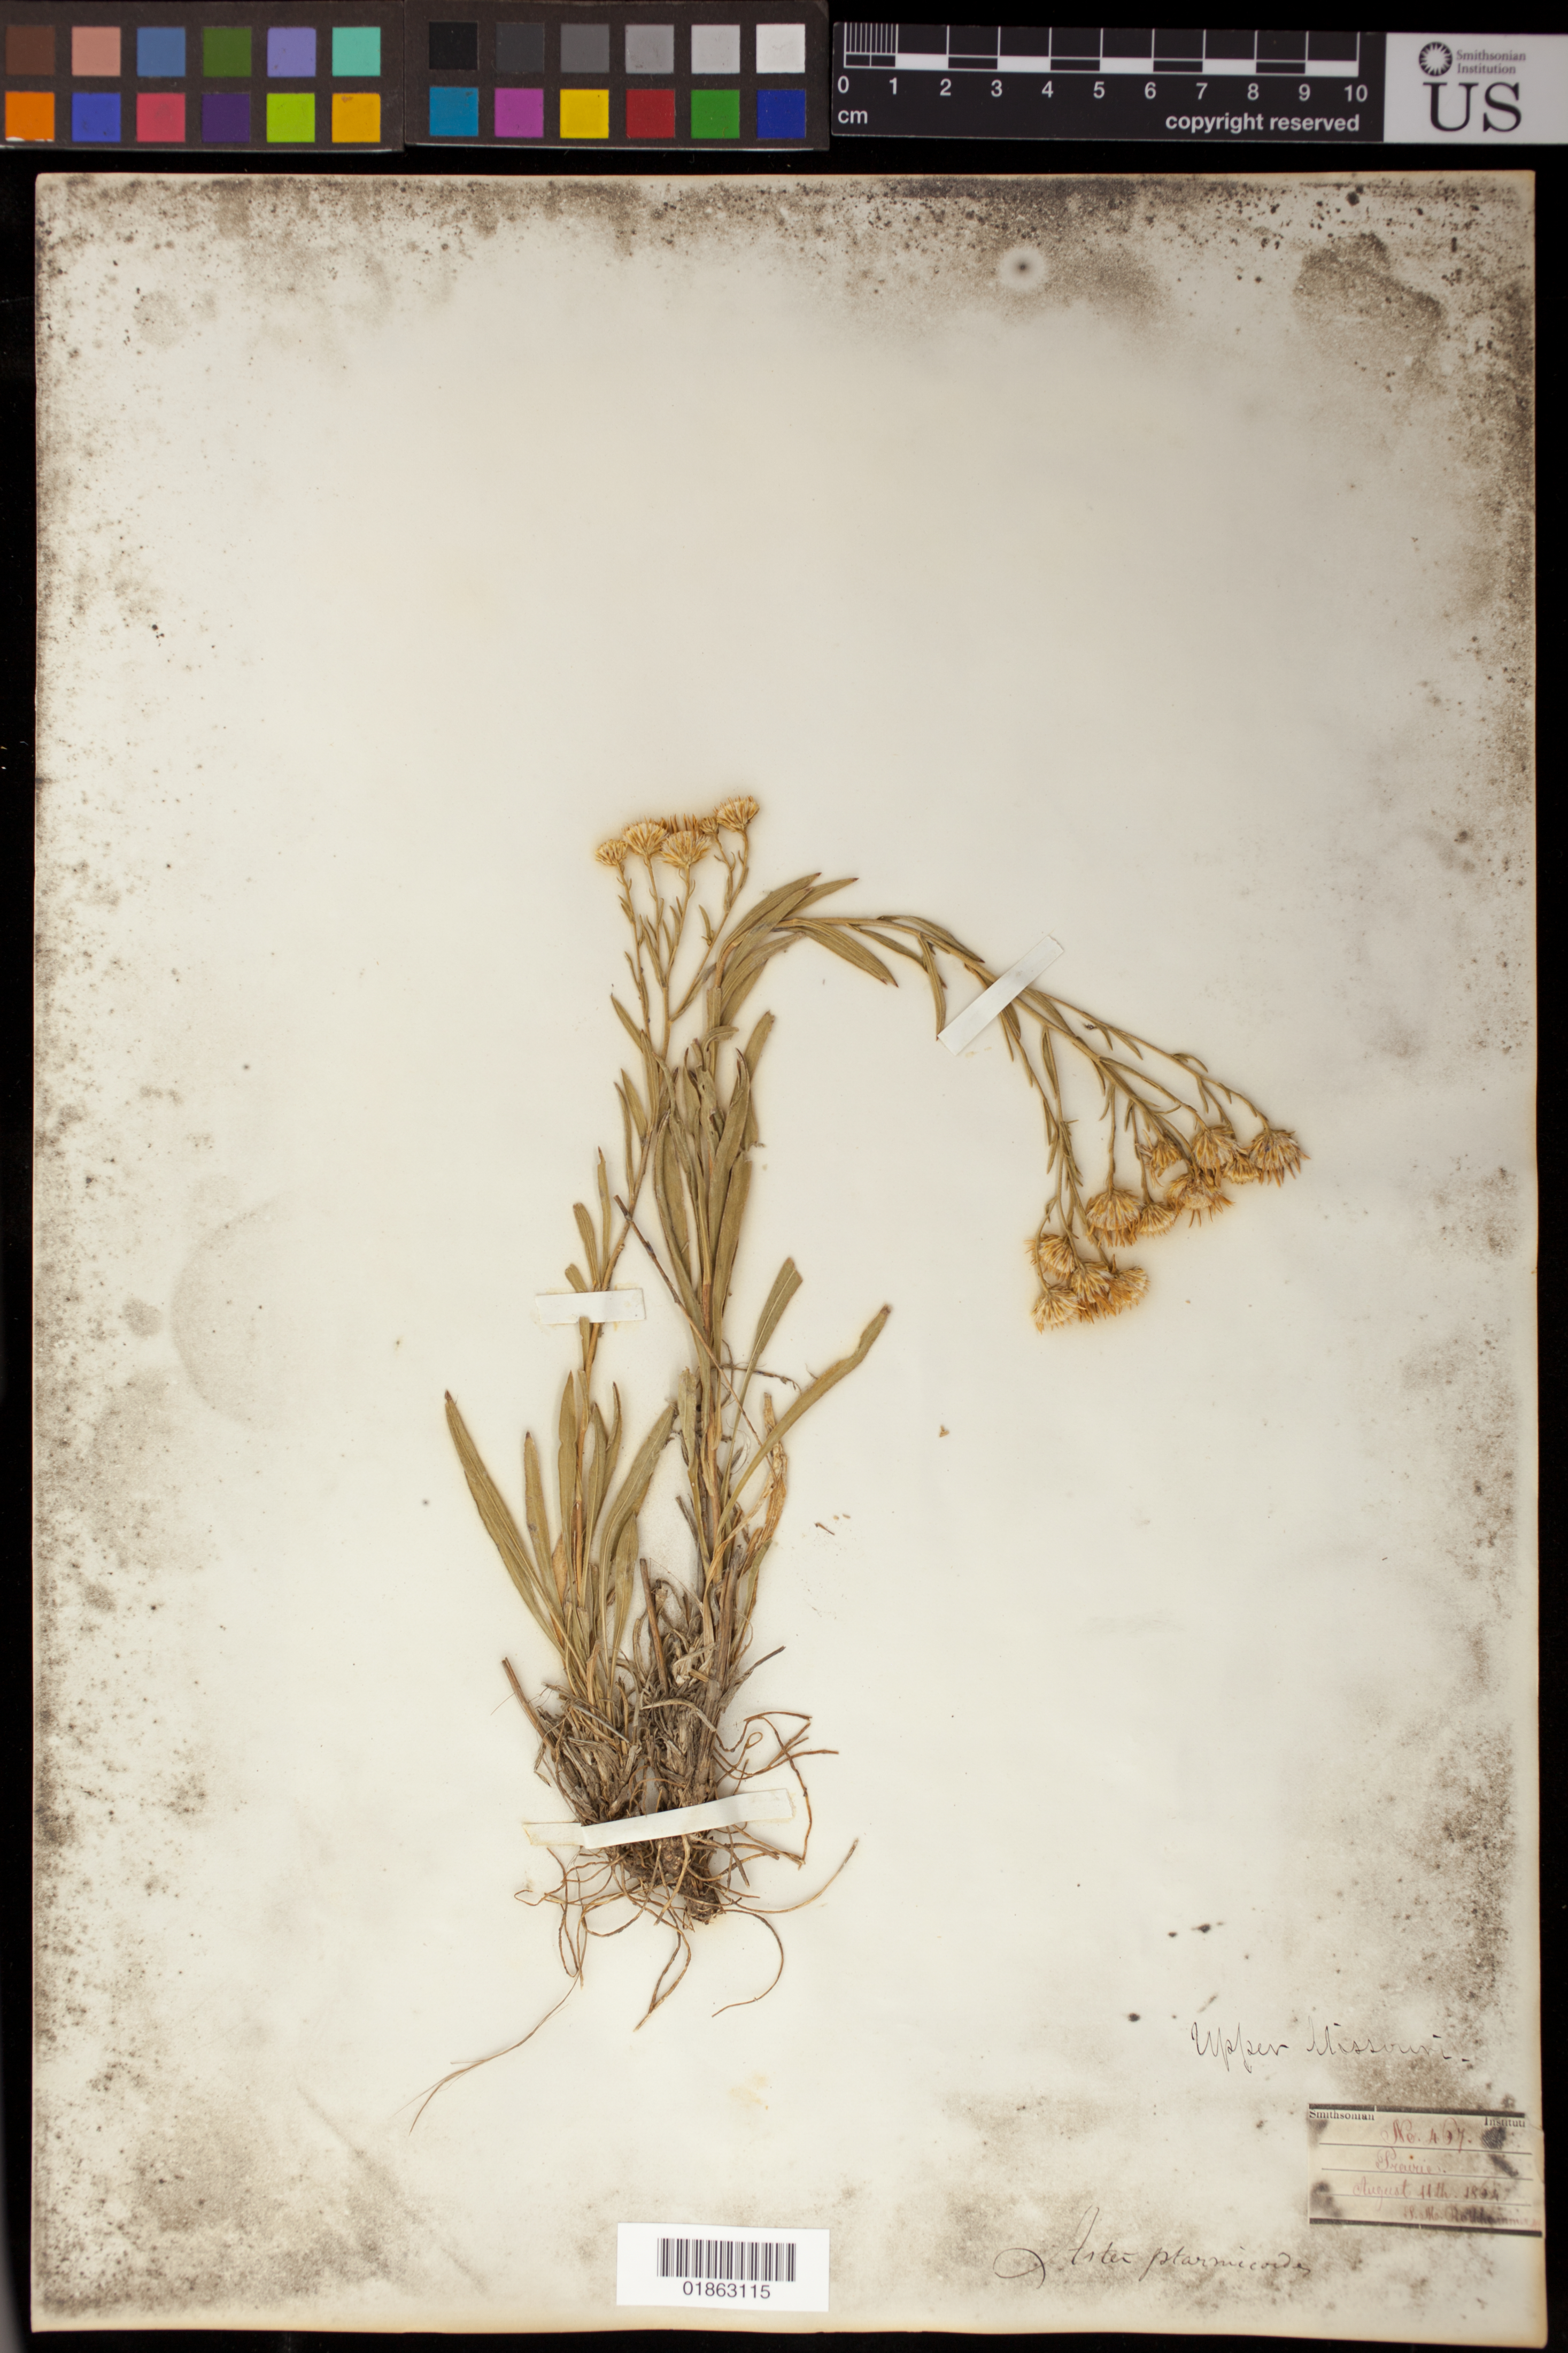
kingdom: Plantae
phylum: Tracheophyta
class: Magnoliopsida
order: Asterales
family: Asteraceae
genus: Solidago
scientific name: Solidago ptarmicoides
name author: (Torr. & A. Gray) B. Boivin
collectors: S. Rothhammer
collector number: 467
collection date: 1864-08-11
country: United States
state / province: Missouri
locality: Prairie. Upper Missouri.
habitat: Prairie.